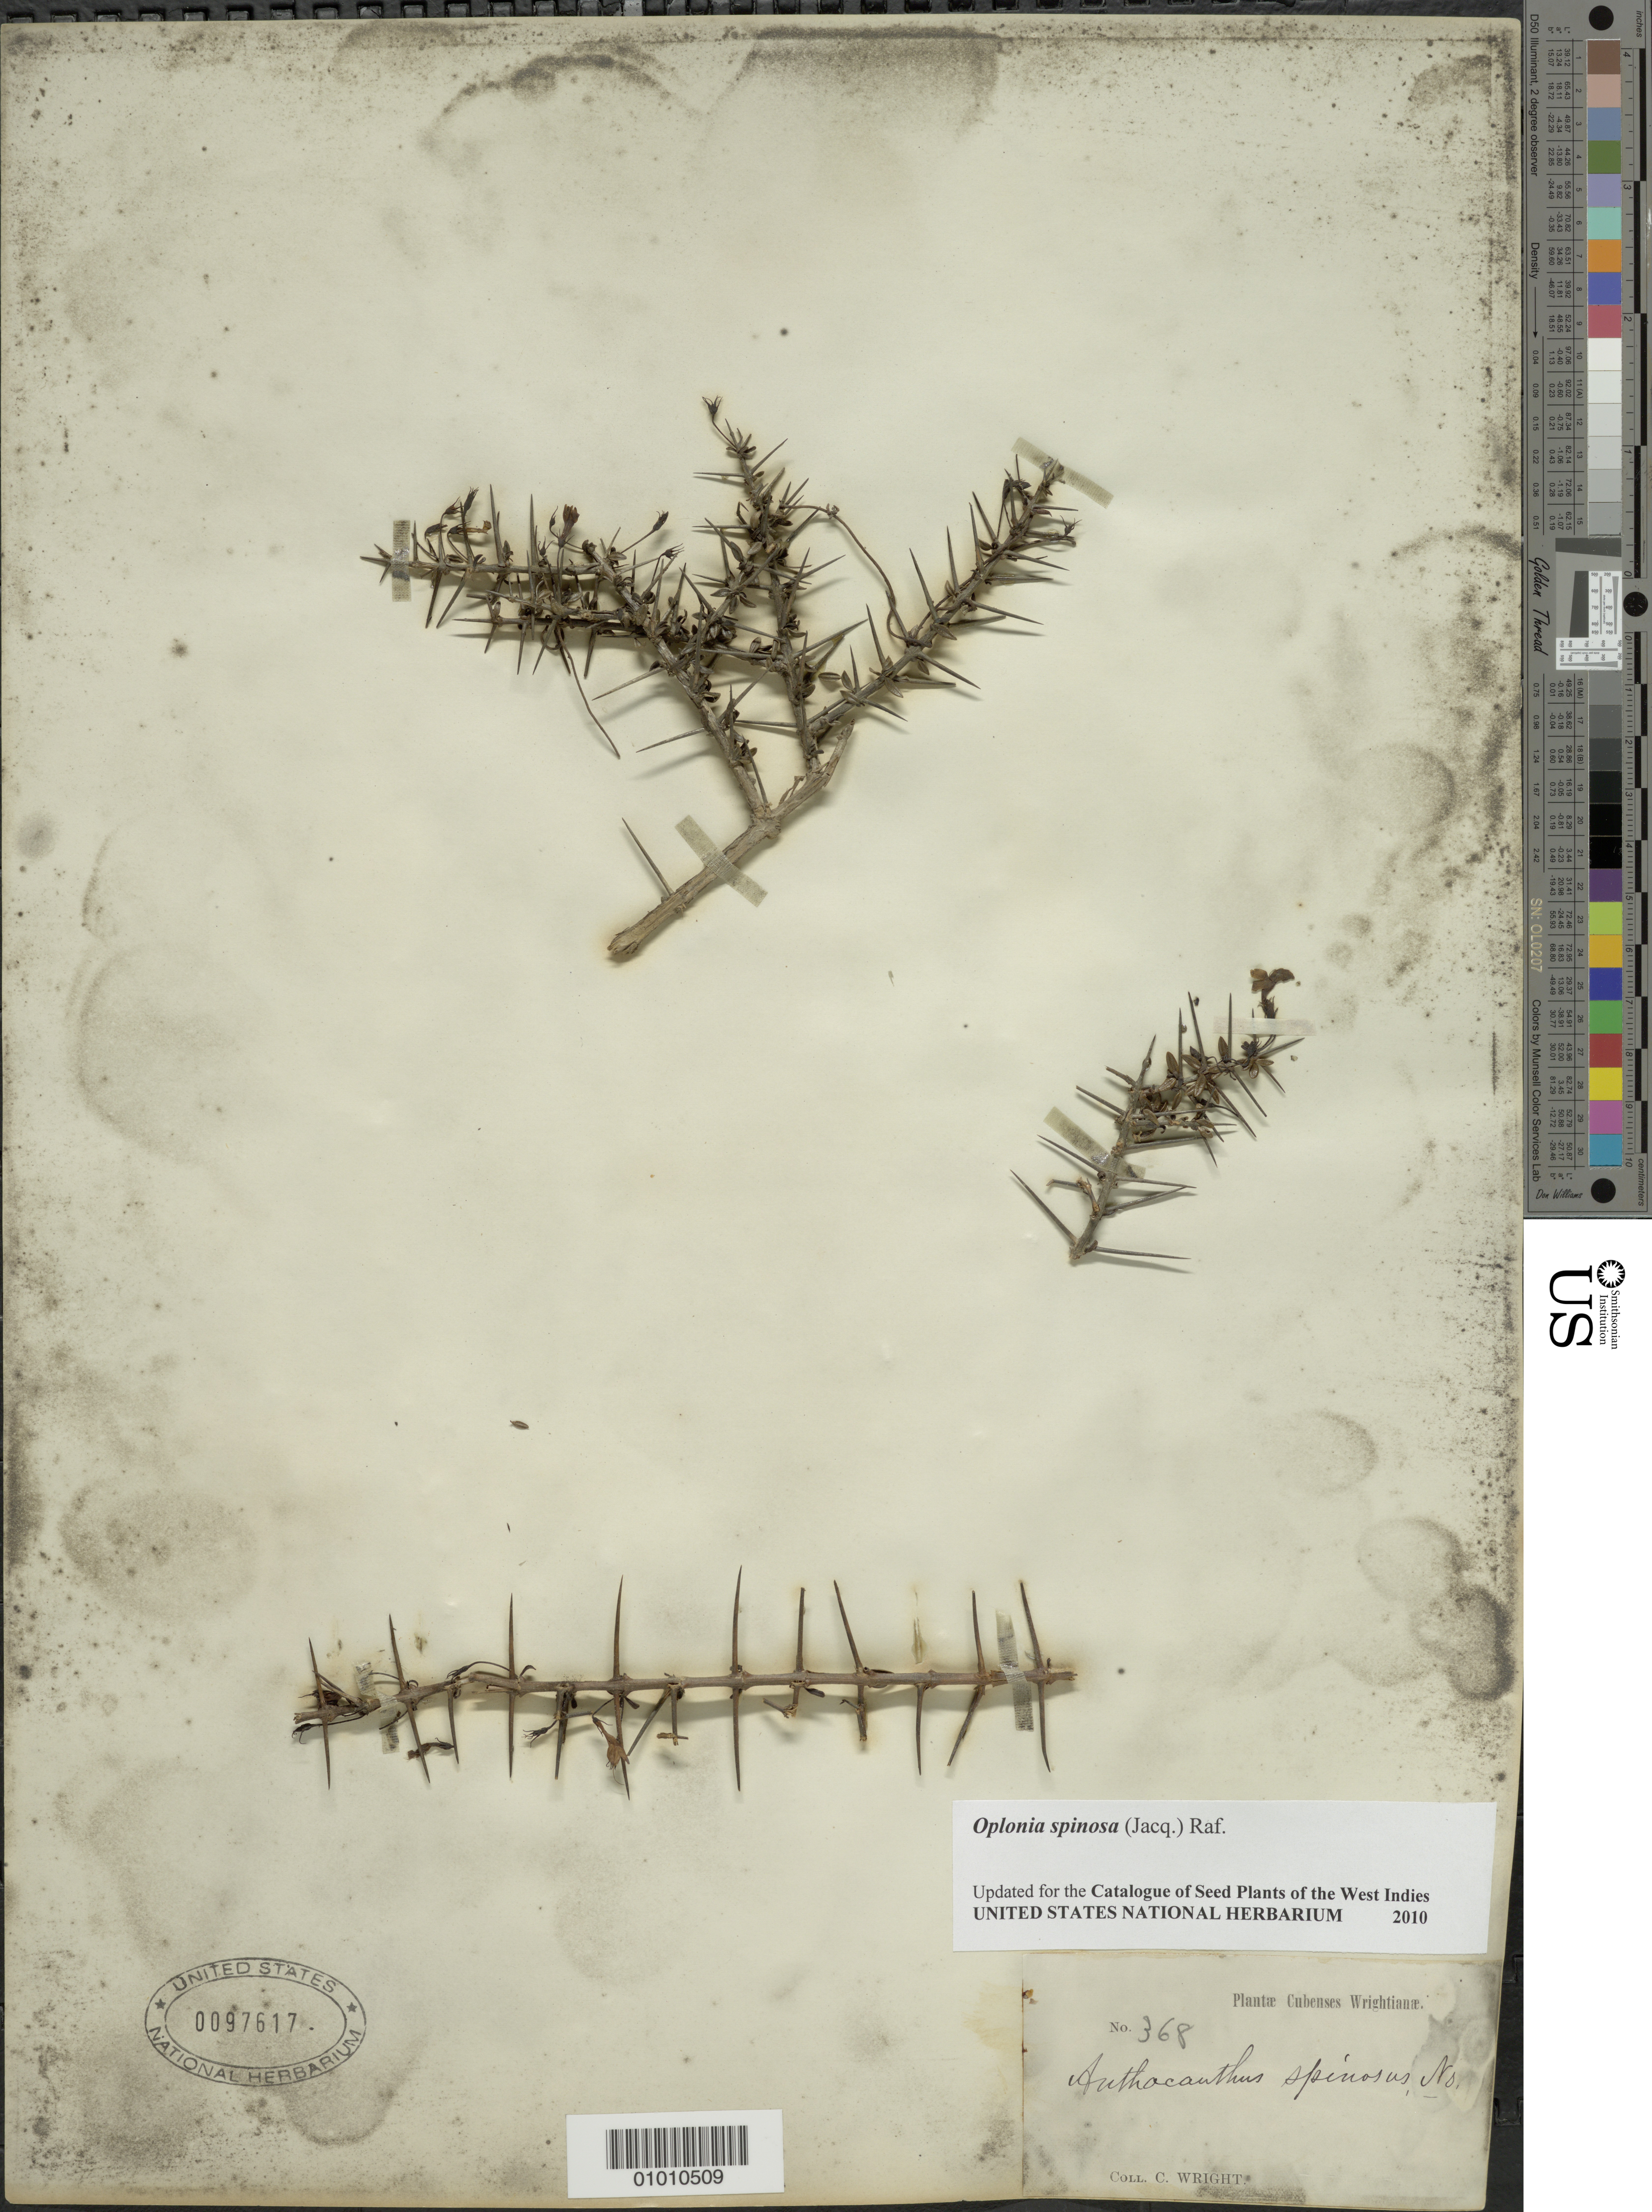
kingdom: Plantae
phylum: Tracheophyta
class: Magnoliopsida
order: Lamiales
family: Acanthaceae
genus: Oplonia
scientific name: Oplonia spinosa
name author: Raf.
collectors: C. Wright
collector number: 368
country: Cuba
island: Cuba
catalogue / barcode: US 97617